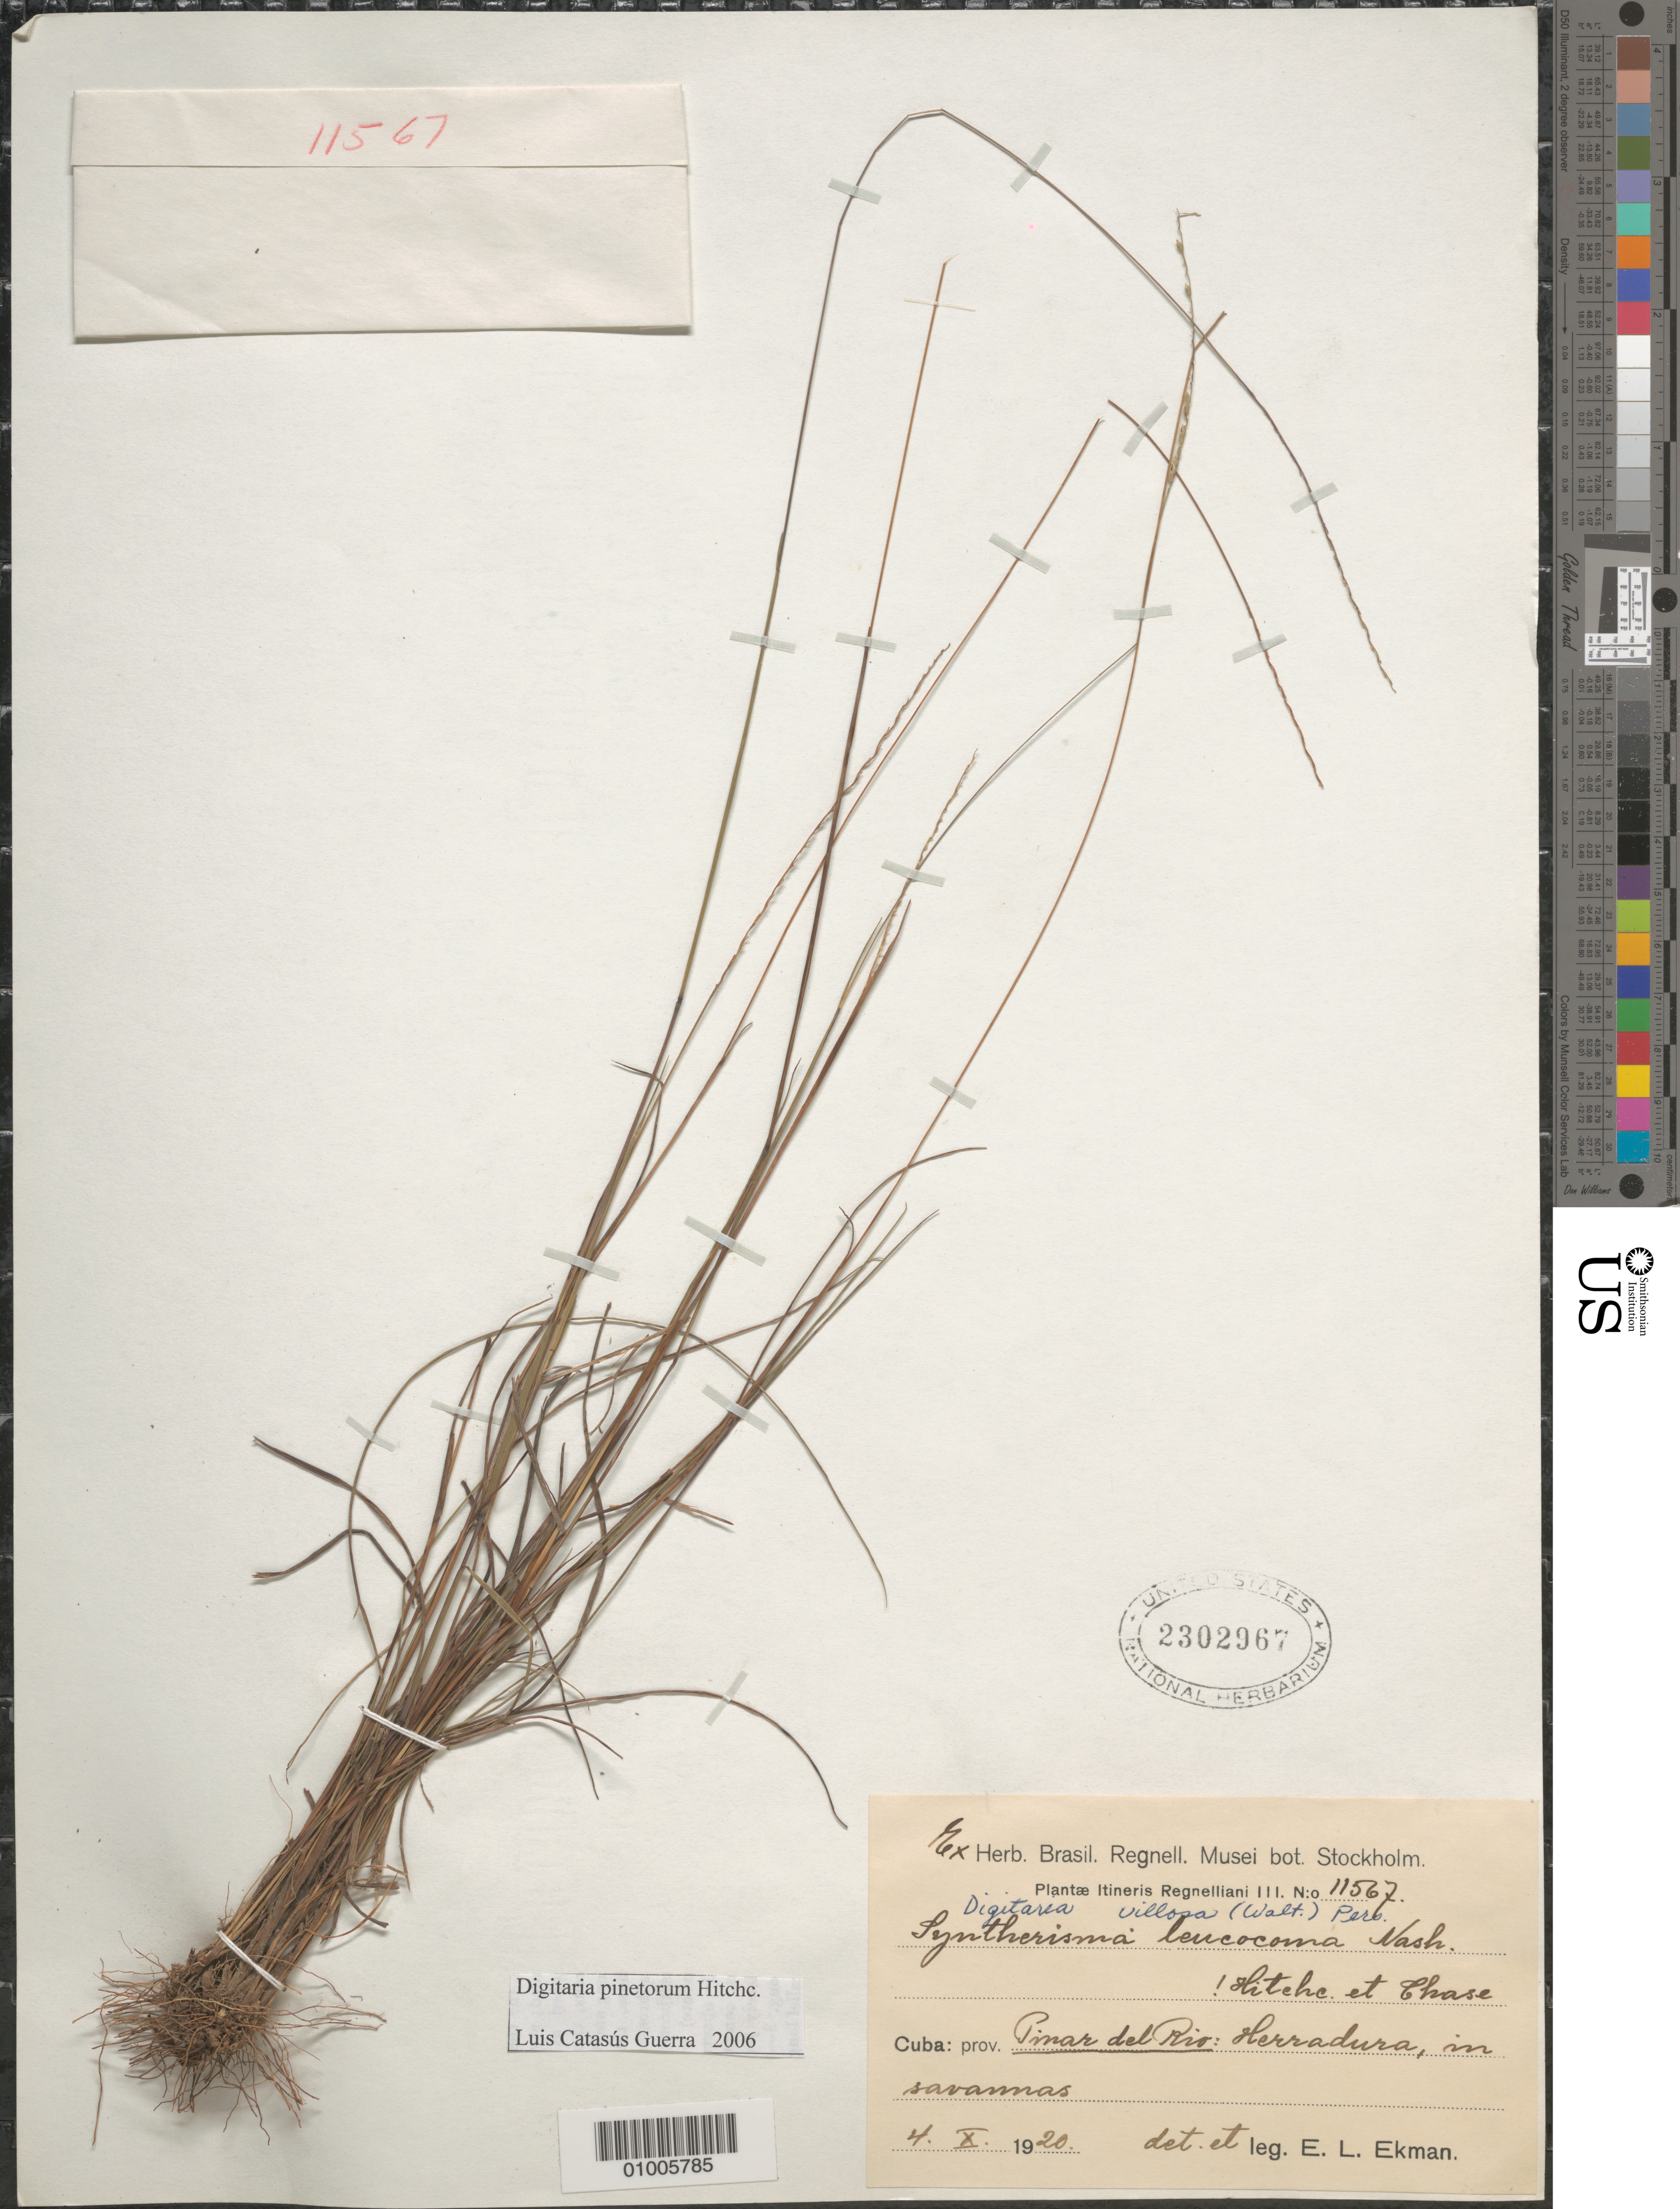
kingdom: Plantae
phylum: Tracheophyta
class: Liliopsida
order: Poales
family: Poaceae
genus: Digitaria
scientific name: Digitaria pinetorum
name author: Hitchc.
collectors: E. L. Ekman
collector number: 11567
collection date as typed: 04 May 1920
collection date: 1920-05-04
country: Cuba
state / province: Pinar del Rio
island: Cuba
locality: Pinar del Rio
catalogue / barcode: US 2302967